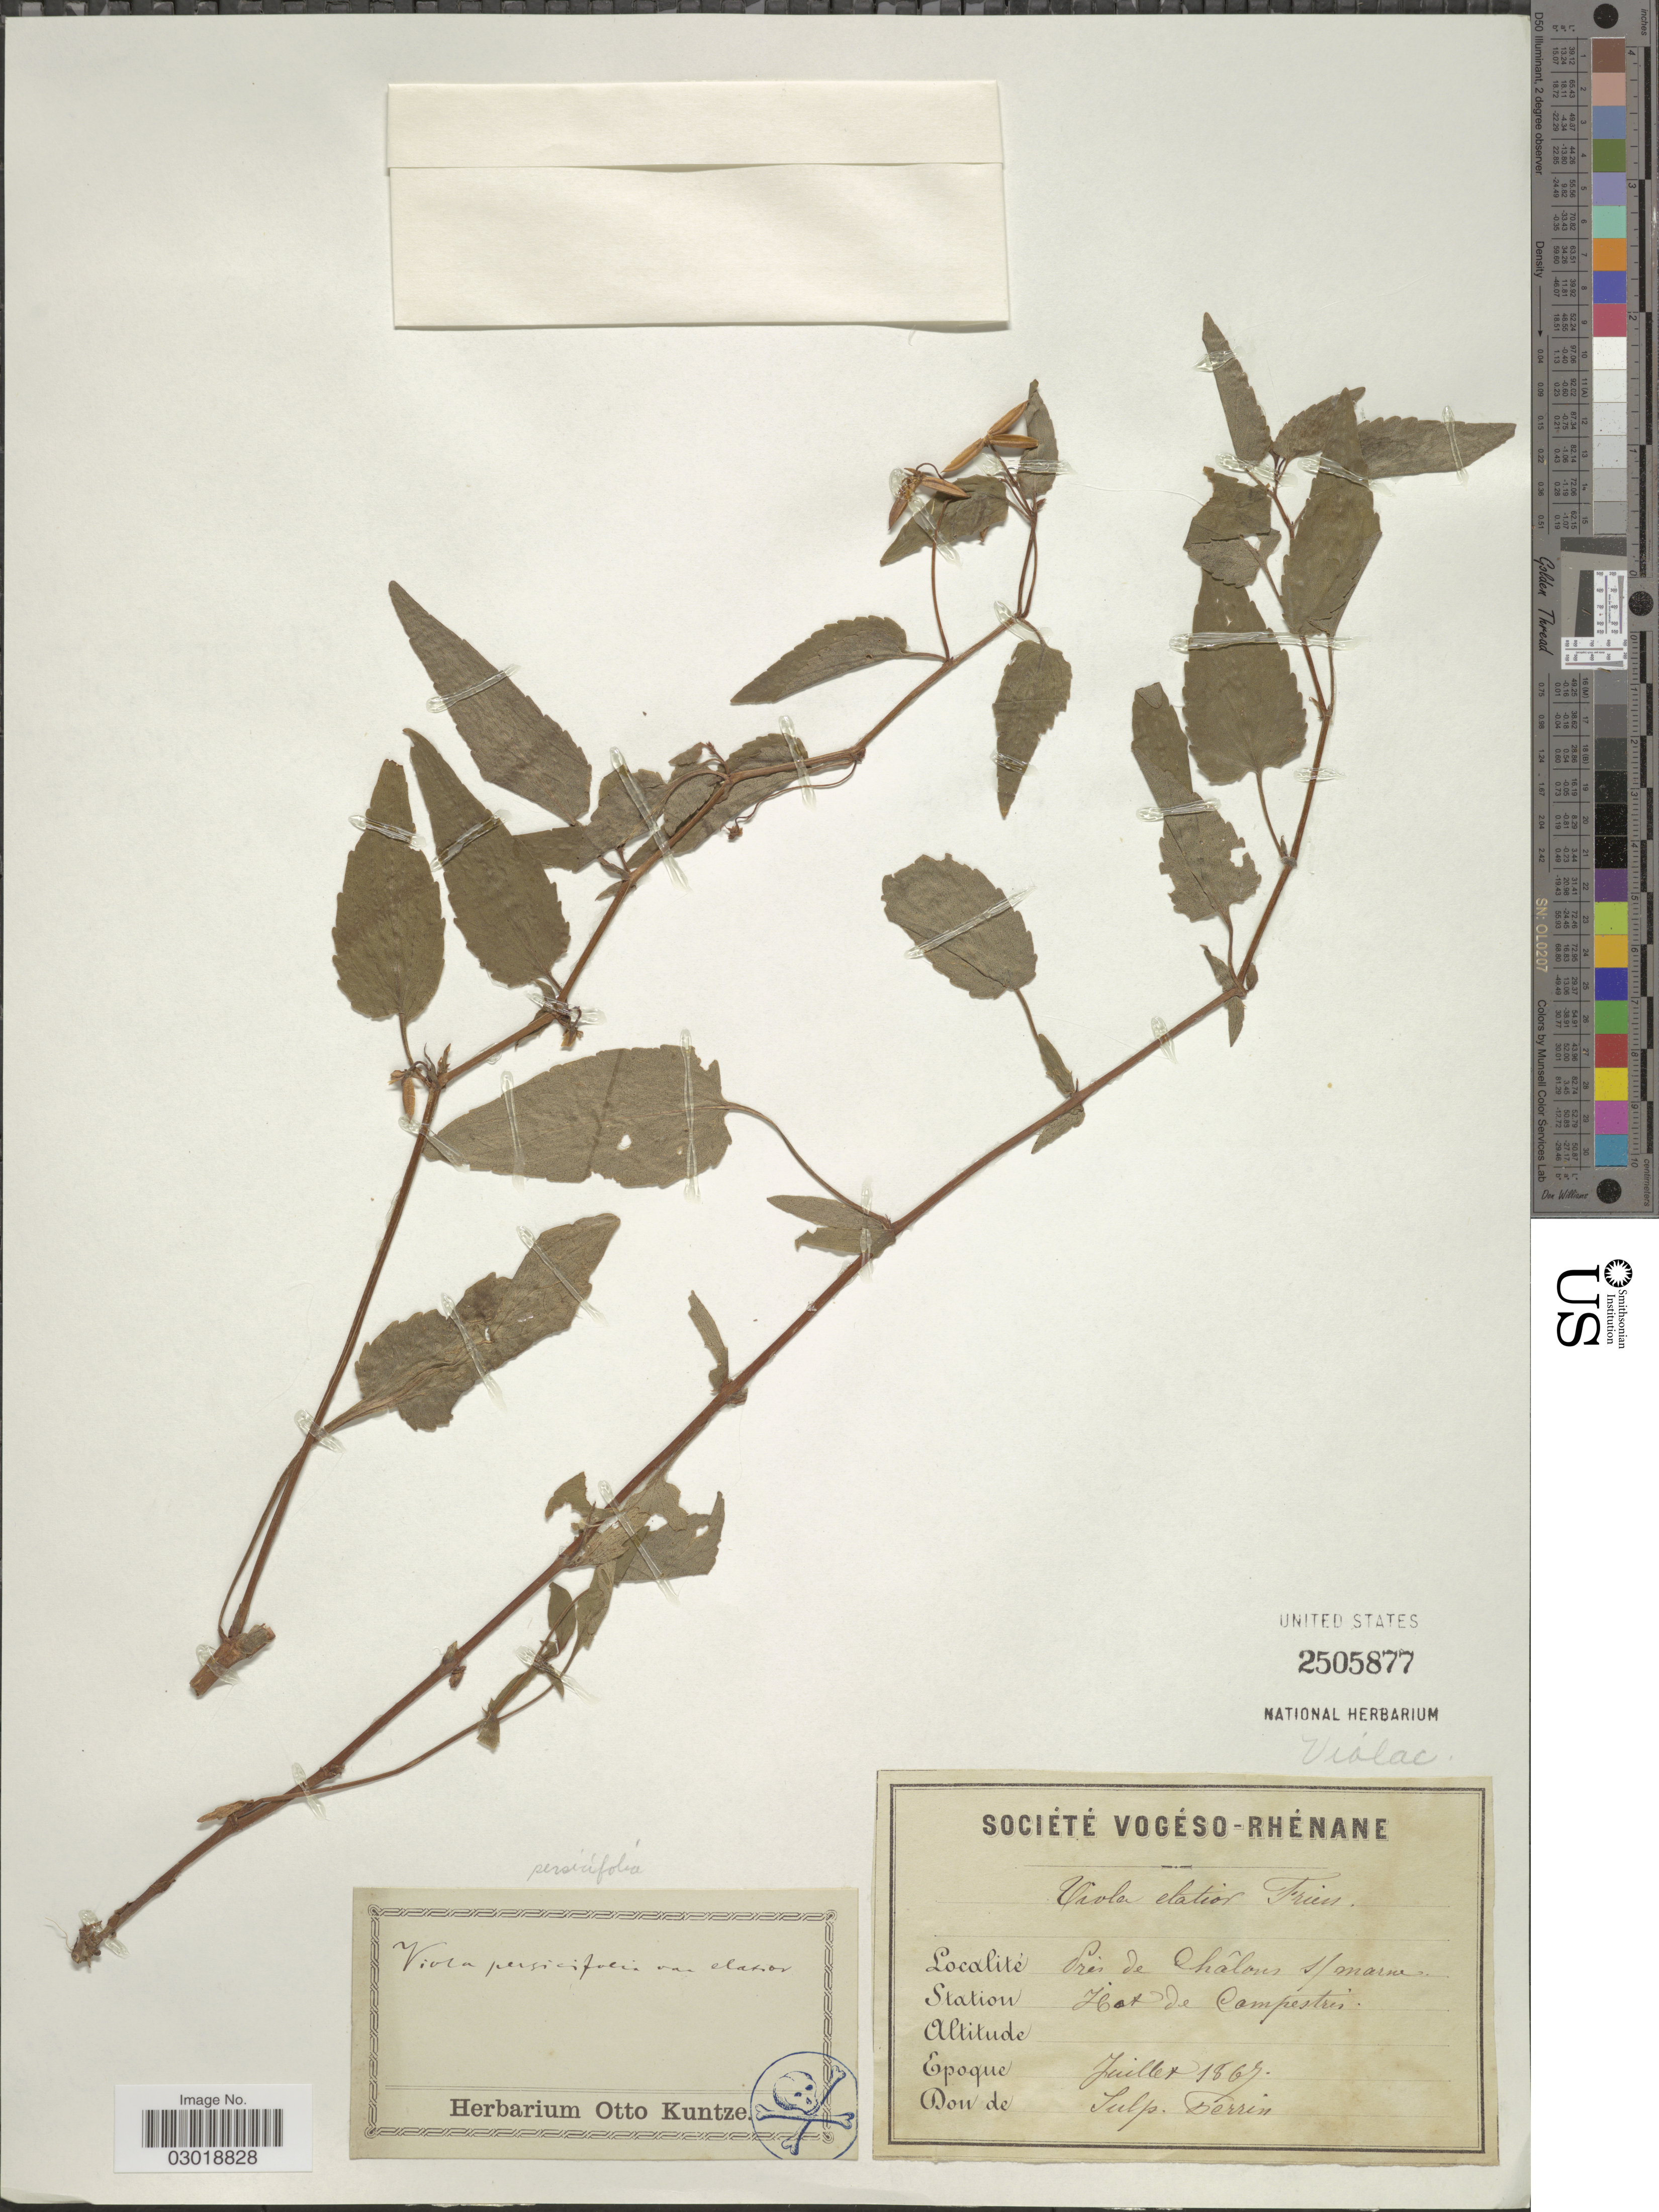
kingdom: Plantae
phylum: Tracheophyta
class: Magnoliopsida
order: Malpighiales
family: Violaceae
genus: Viola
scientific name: Viola persicifolia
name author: Schreb.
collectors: S. Ferrin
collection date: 1867-07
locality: Prés de Châlons s/marne, Station Hat [interpreted] de Campestres.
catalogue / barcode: US 2505877